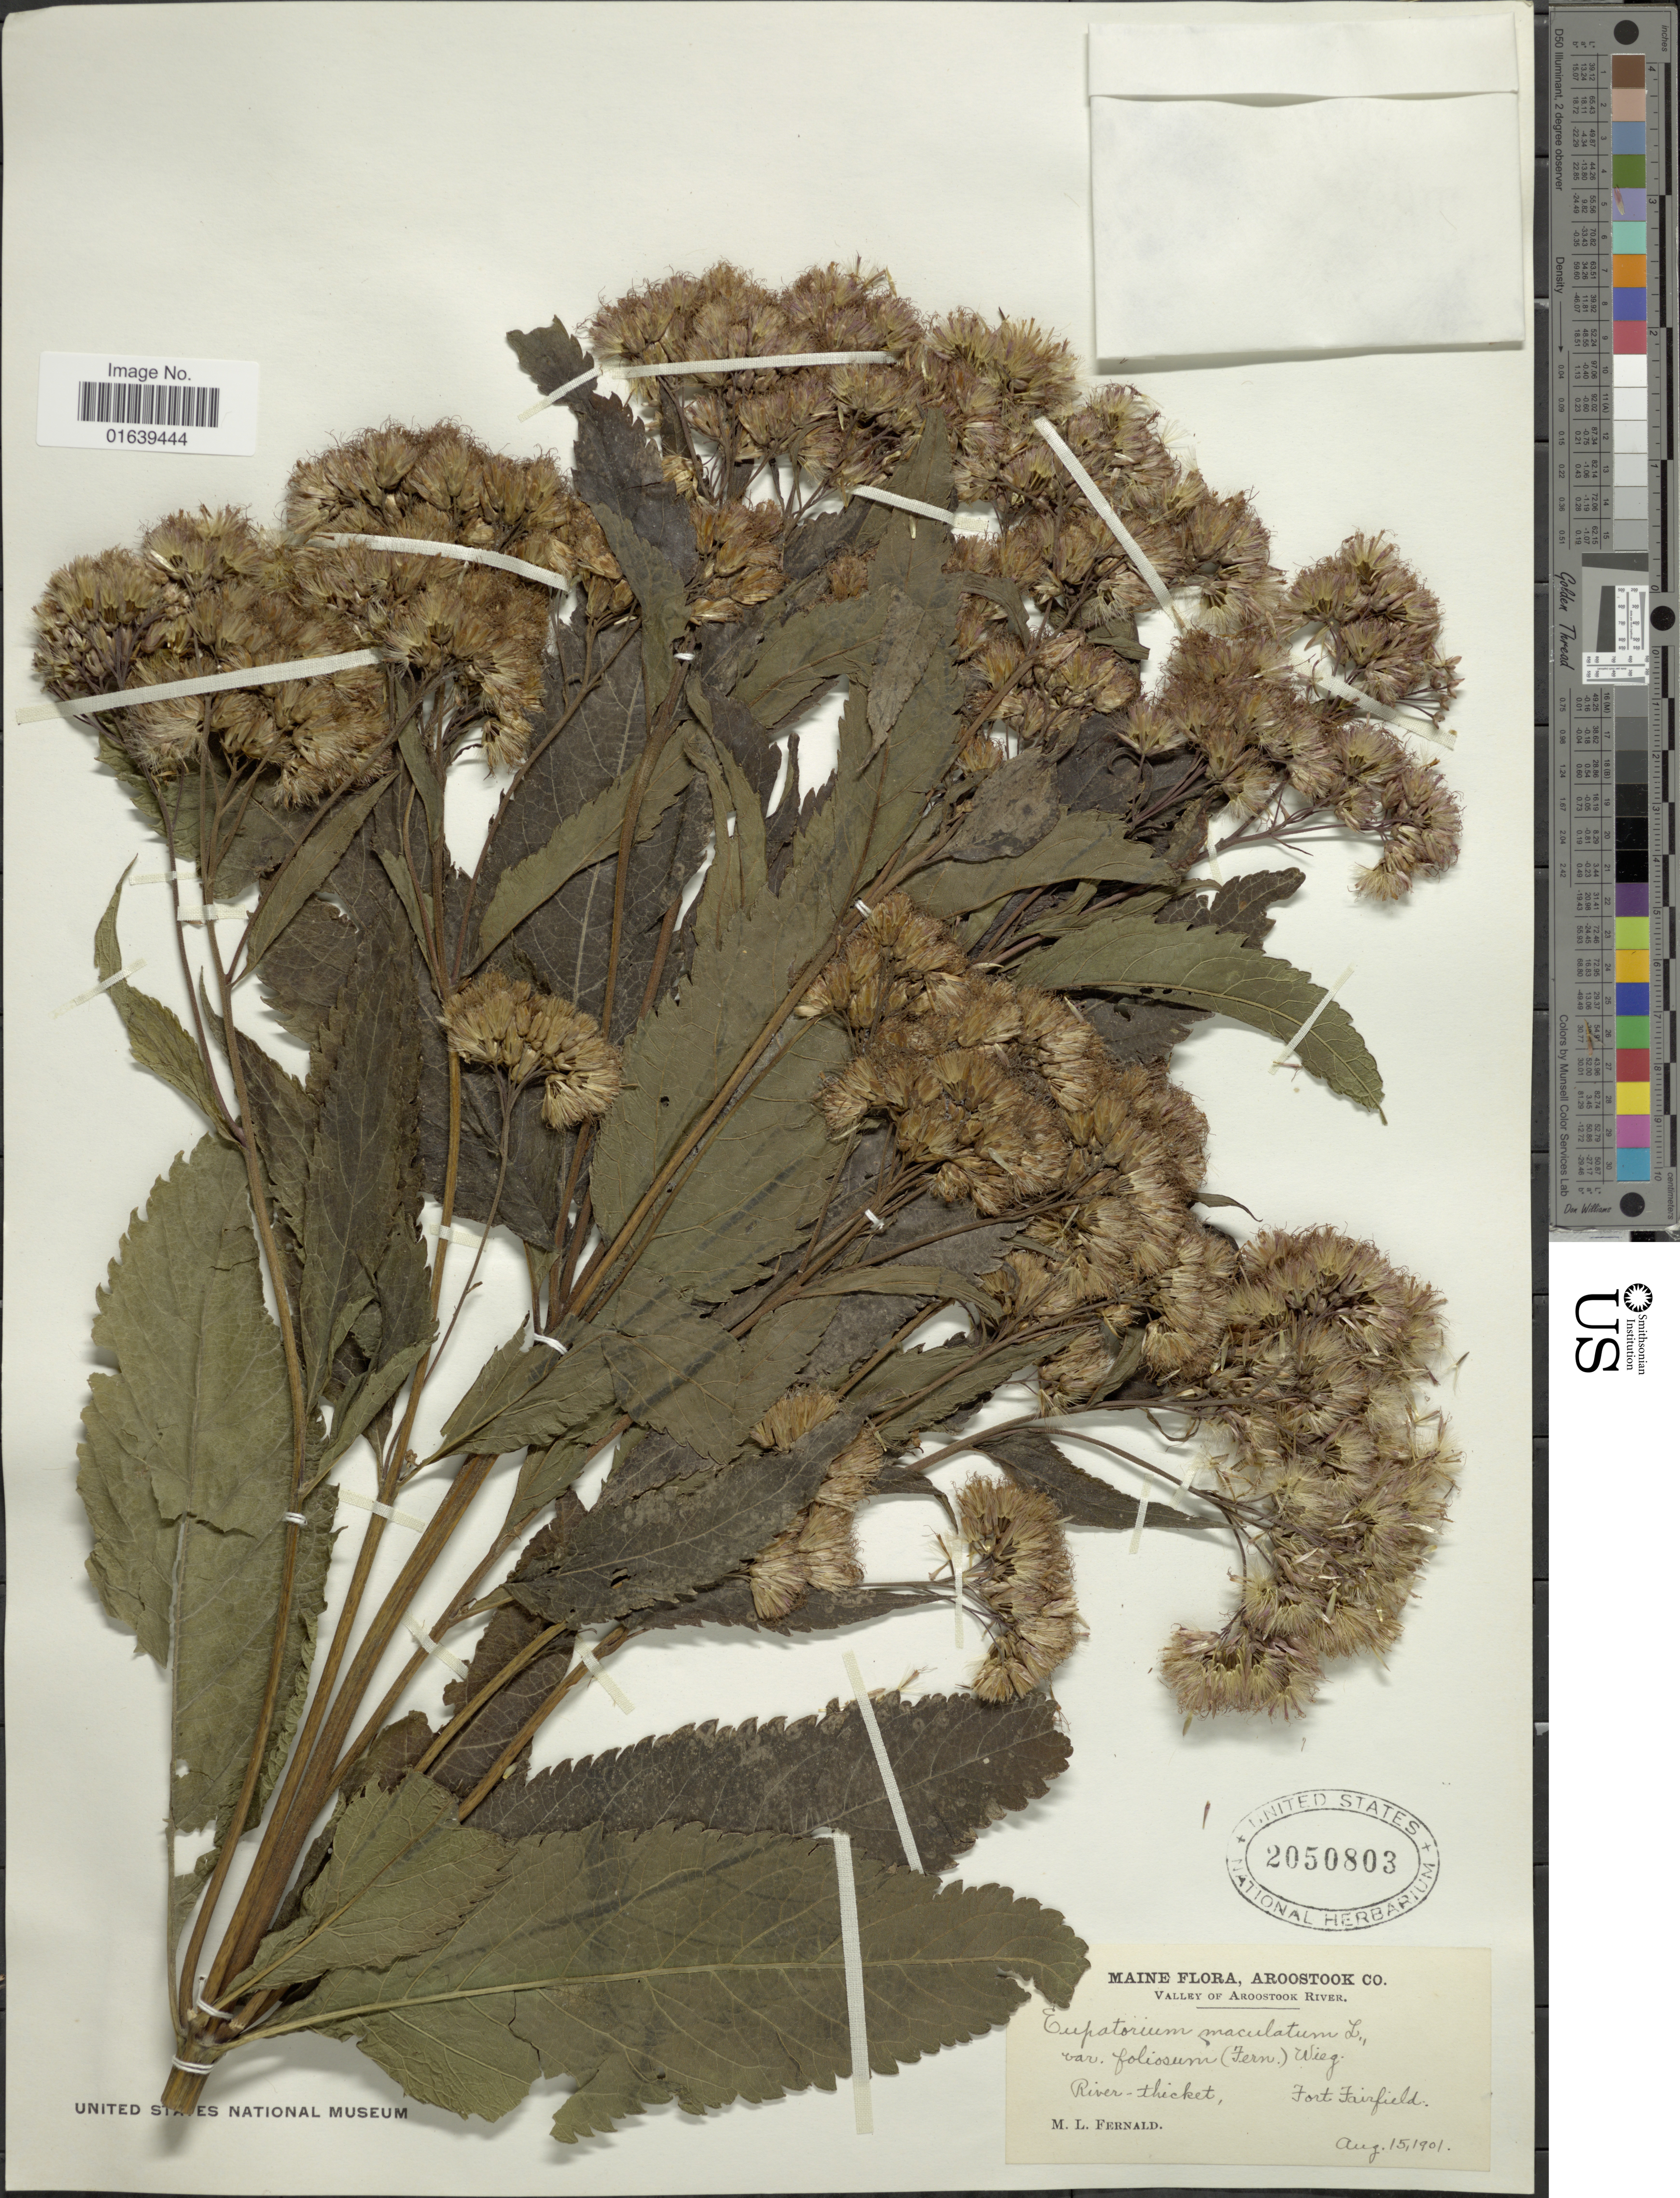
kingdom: Plantae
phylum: Tracheophyta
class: Magnoliopsida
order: Asterales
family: Asteraceae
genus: Eupatorium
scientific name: Eupatorium maculatum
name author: L.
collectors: M. L. Fernald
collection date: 1901-08-15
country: United States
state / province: Maine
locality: Maine, Aroostook Co. Valley of Aroostook River. River-thicket. Fort Fairfield.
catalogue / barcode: US 2050803